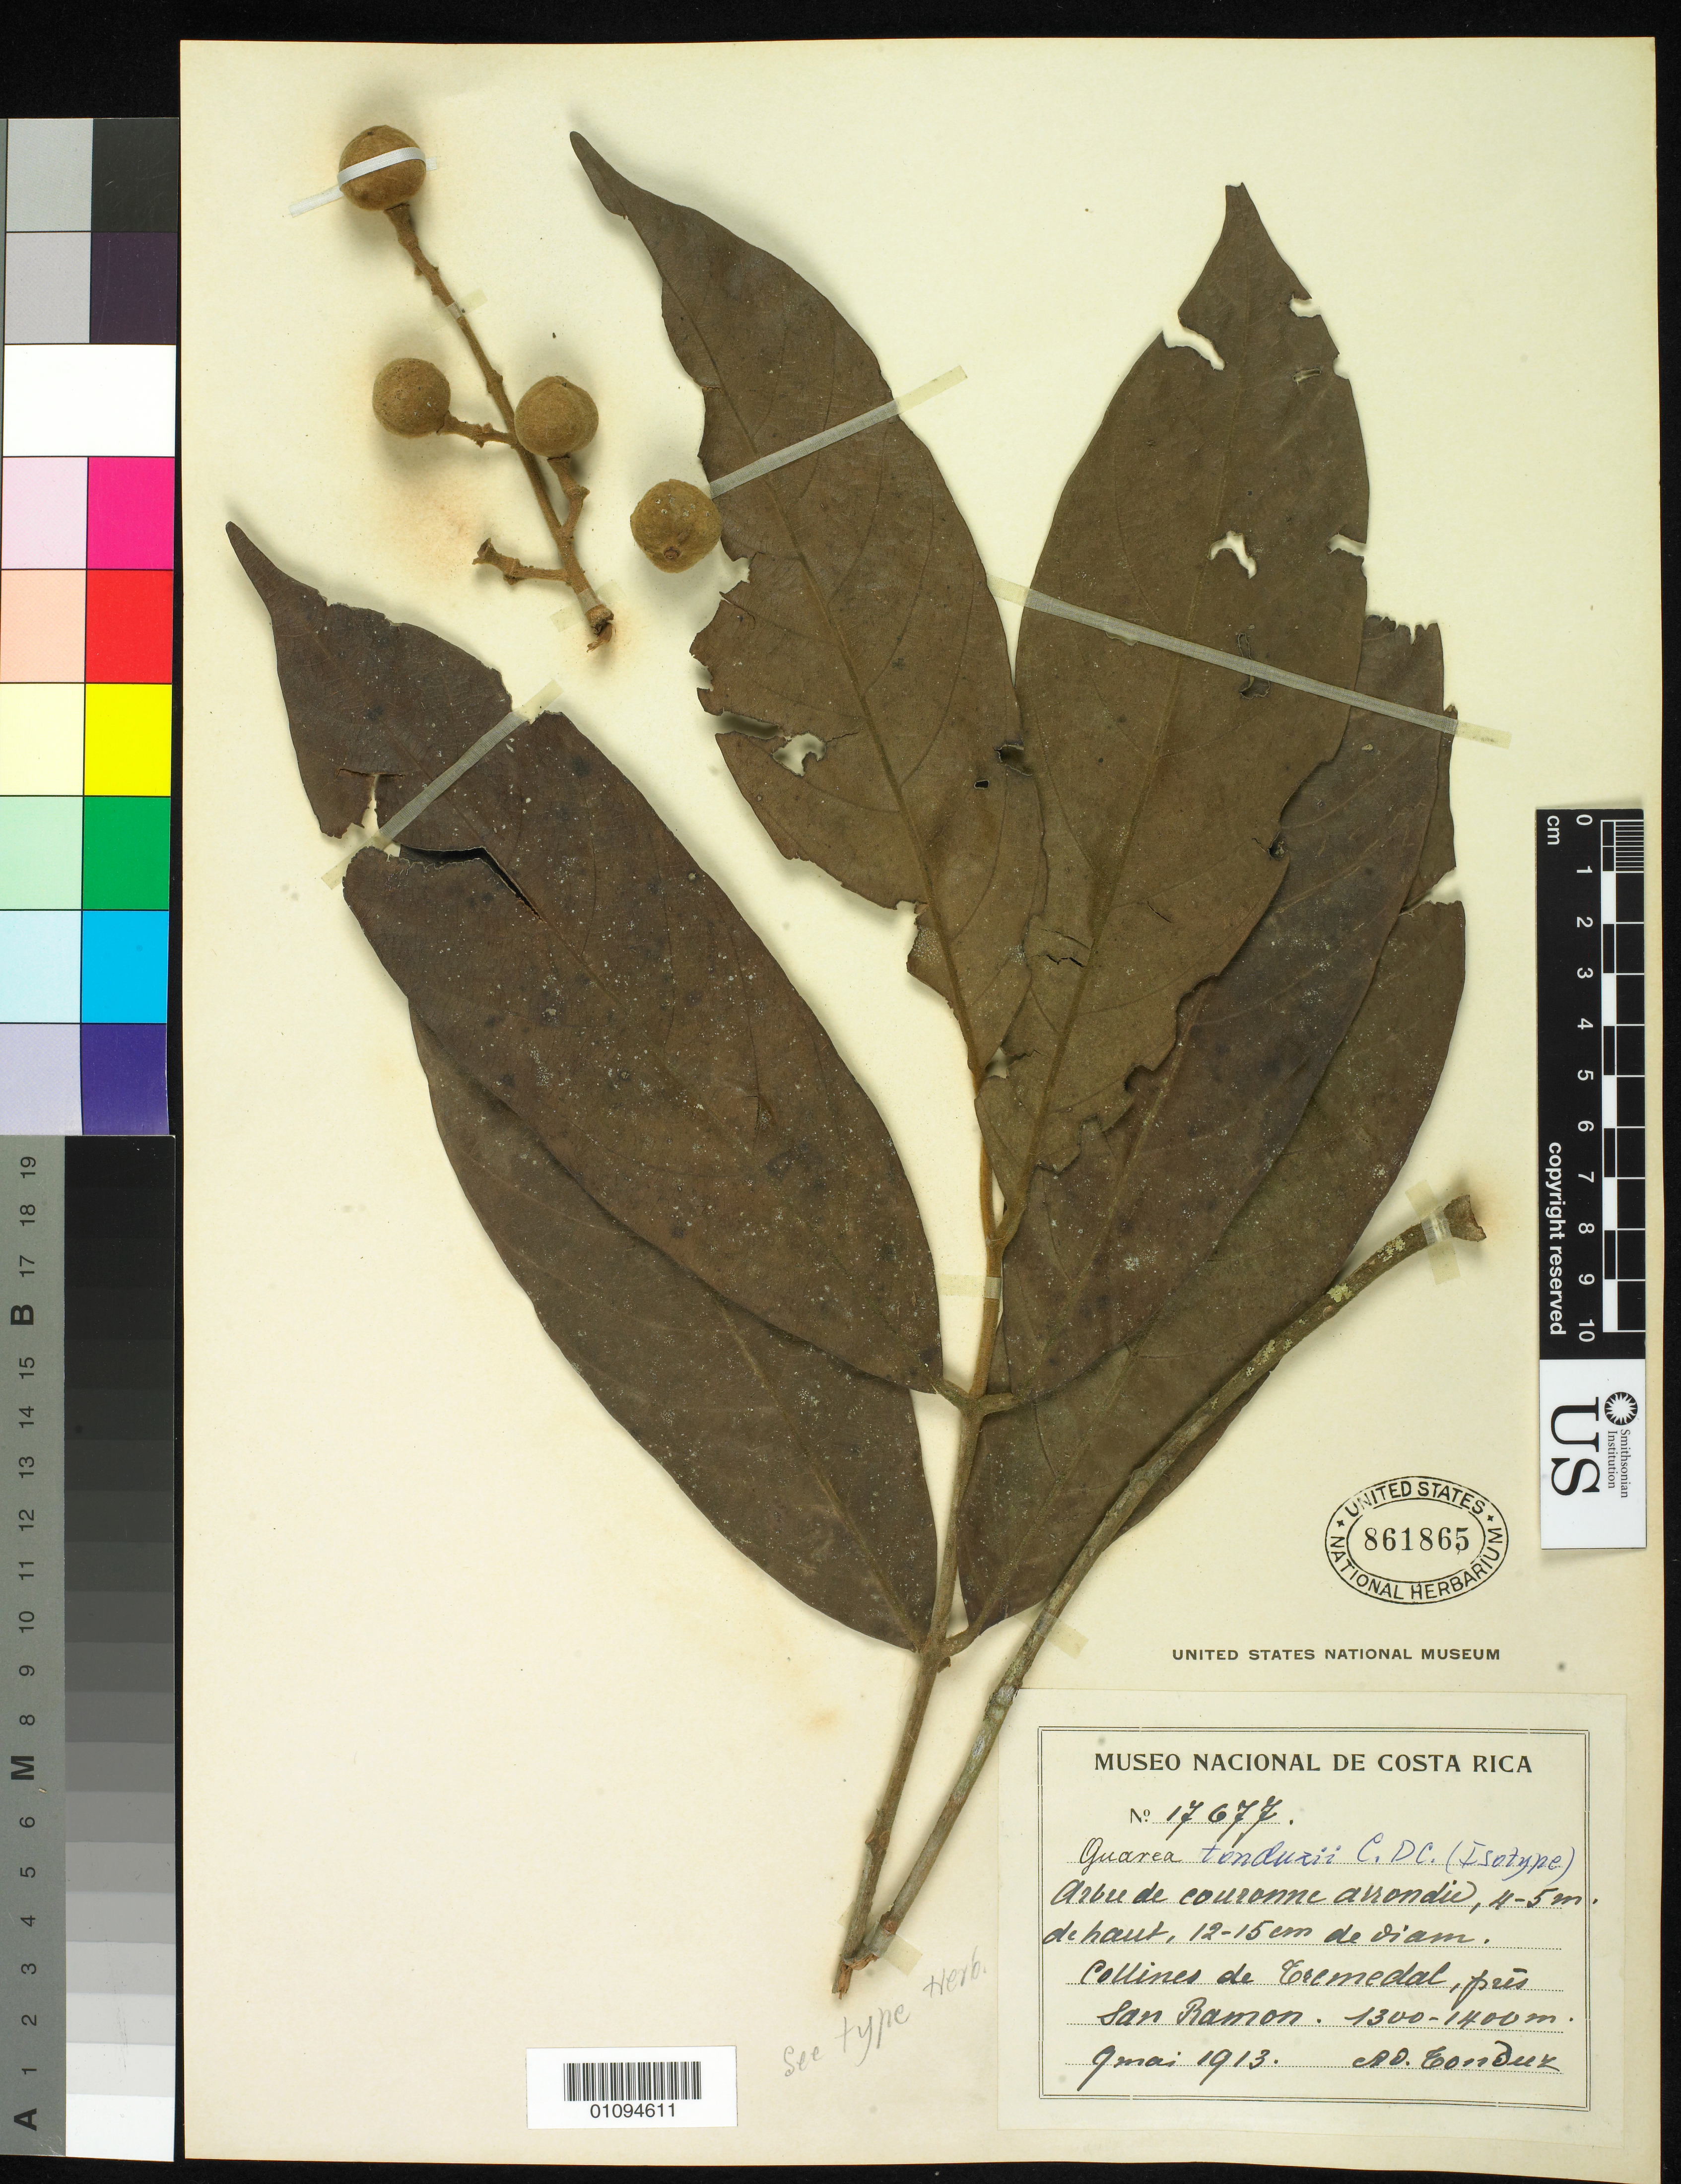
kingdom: Plantae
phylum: Tracheophyta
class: Magnoliopsida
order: Sapindales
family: Meliaceae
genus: Guarea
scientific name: Guarea tonduzii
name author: C. DC.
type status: Type Collection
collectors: A. Tonduz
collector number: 17677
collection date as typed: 09 May 1913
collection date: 1913-05-09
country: Costa Rica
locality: Collines de Tremedal pres San Ramon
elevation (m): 1200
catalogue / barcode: US 861865